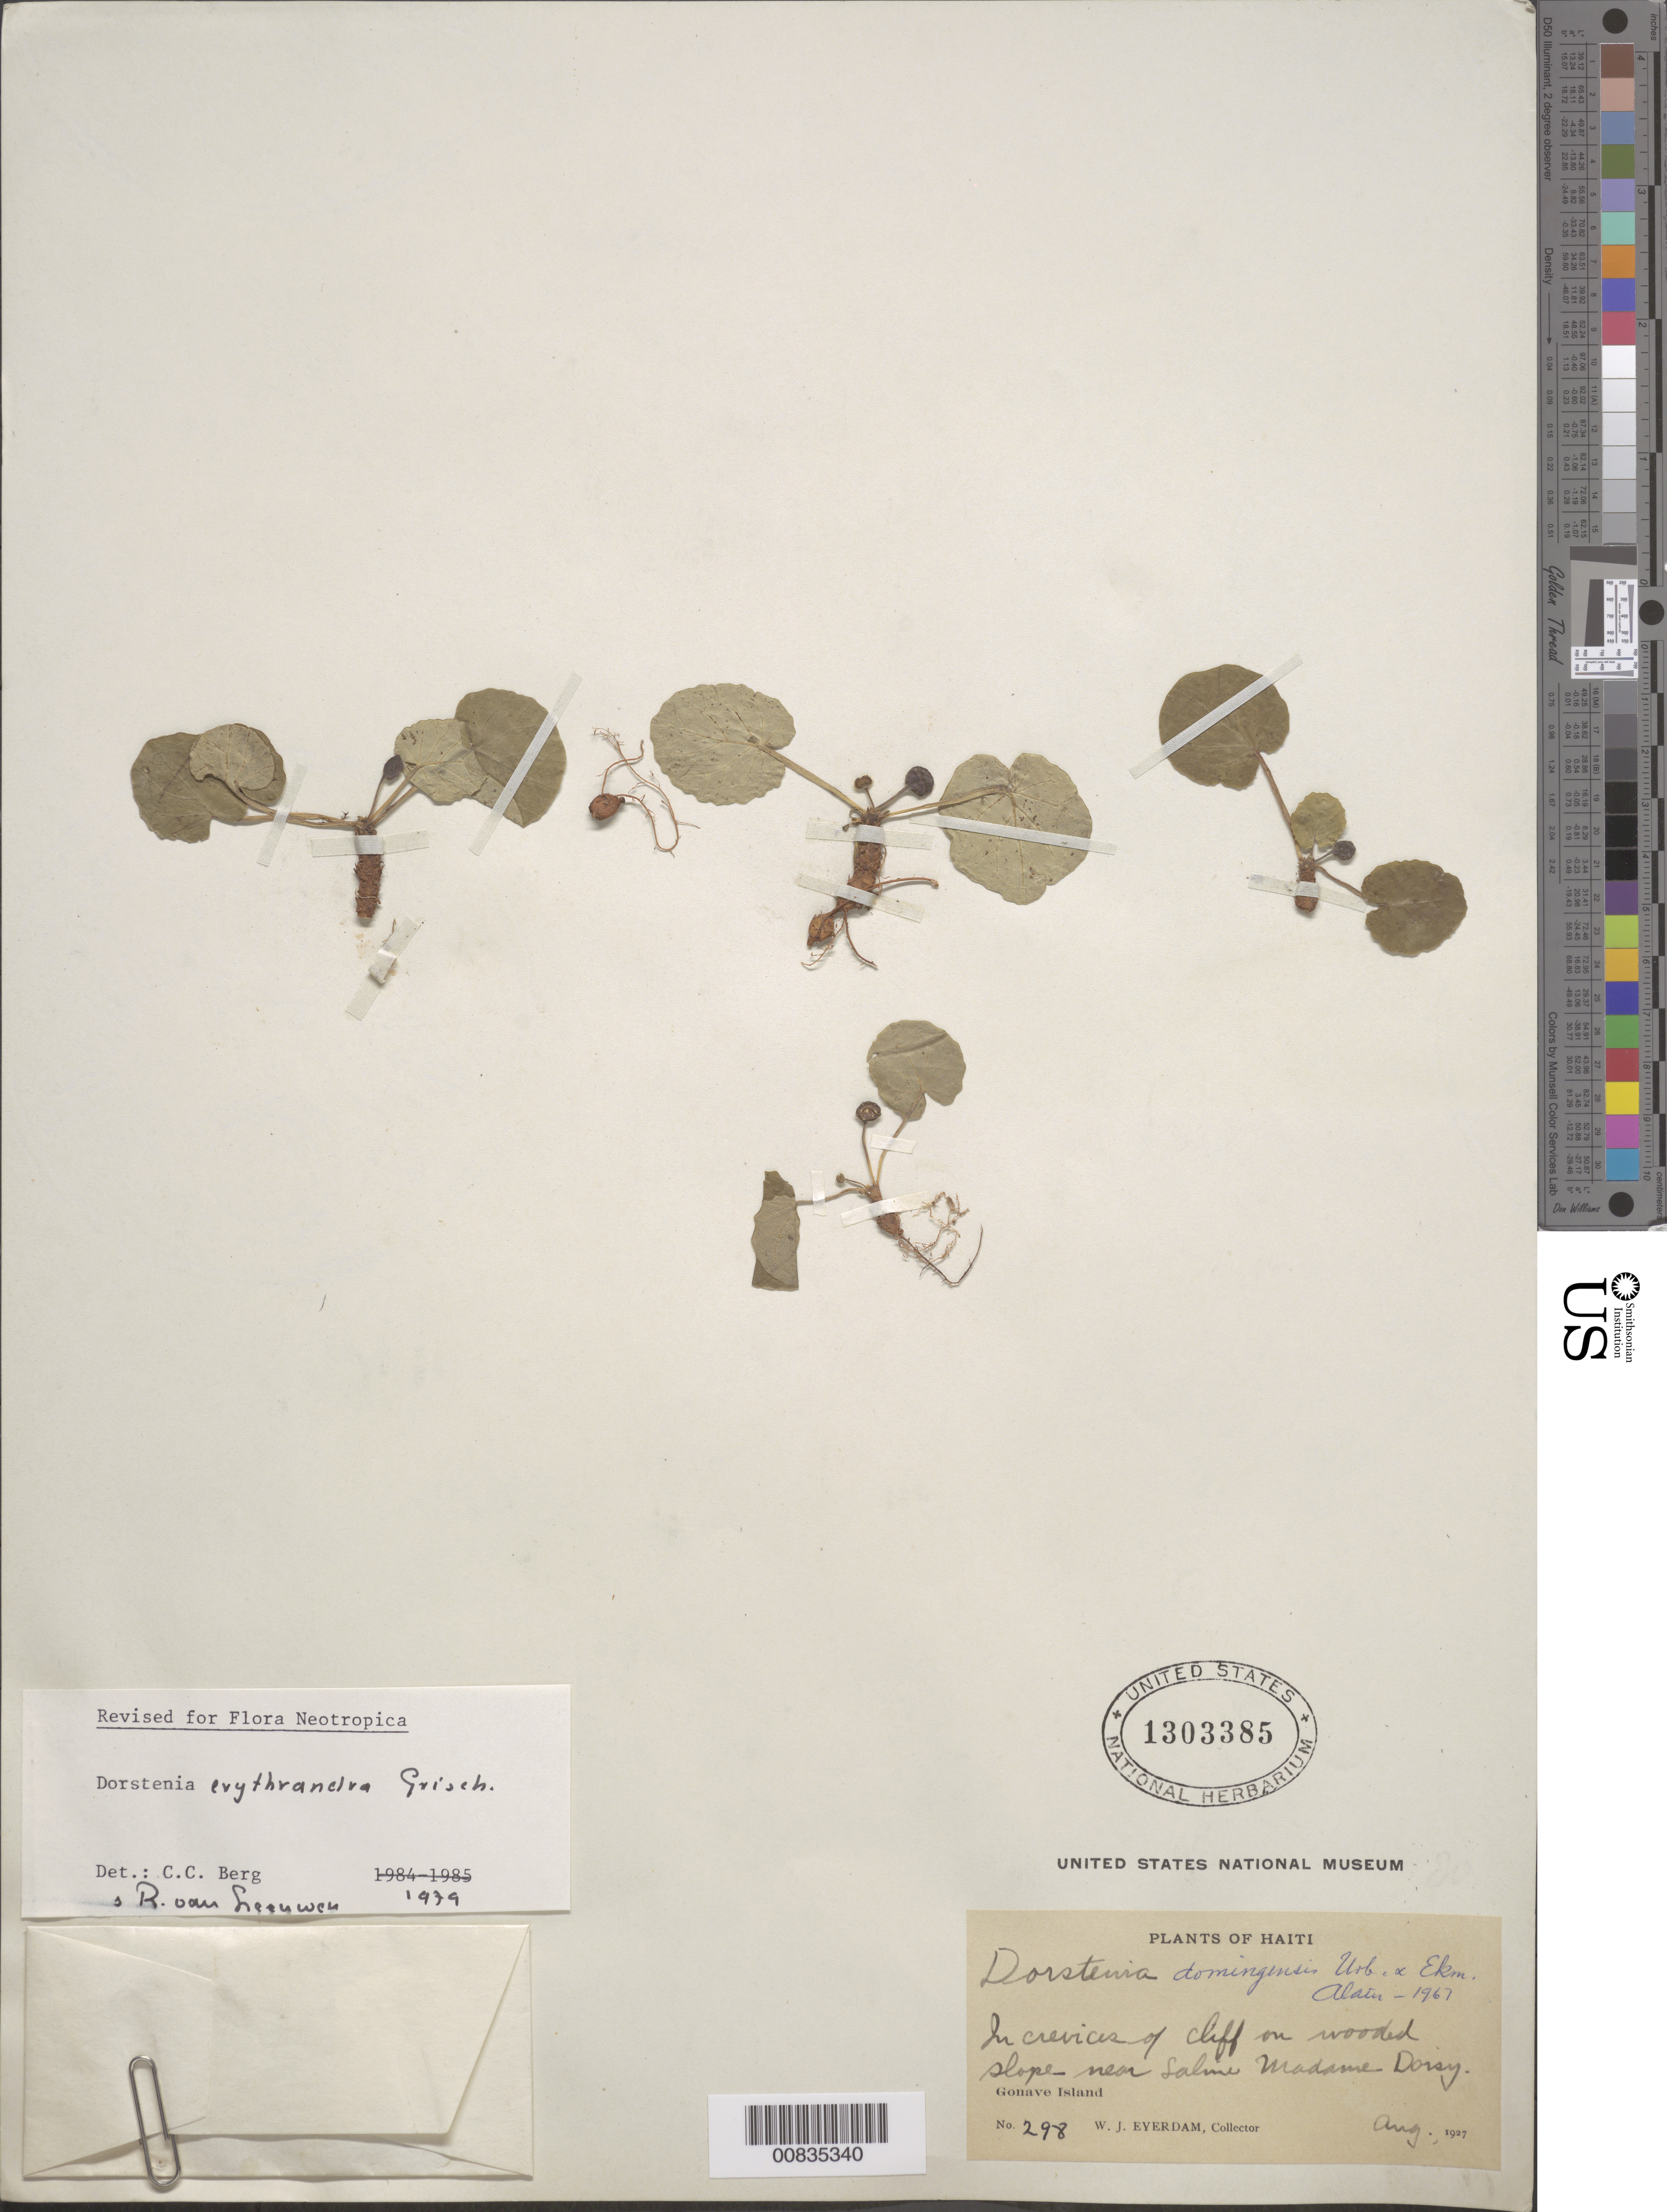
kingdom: Plantae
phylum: Tracheophyta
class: Magnoliopsida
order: Rosales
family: Moraceae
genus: Dorstenia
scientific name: Dorstenia erythrandra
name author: C. Wright ex Griseb.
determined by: Berg, C. C.; Leeuwen, R. van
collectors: W. J. Eyerdam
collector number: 298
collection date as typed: Aug 1927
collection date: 1927-08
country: Haiti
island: Gonave I.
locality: Slope near Salme Madame Dorsy.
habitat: In crevices of cliff on wooded slope.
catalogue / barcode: US 1303385